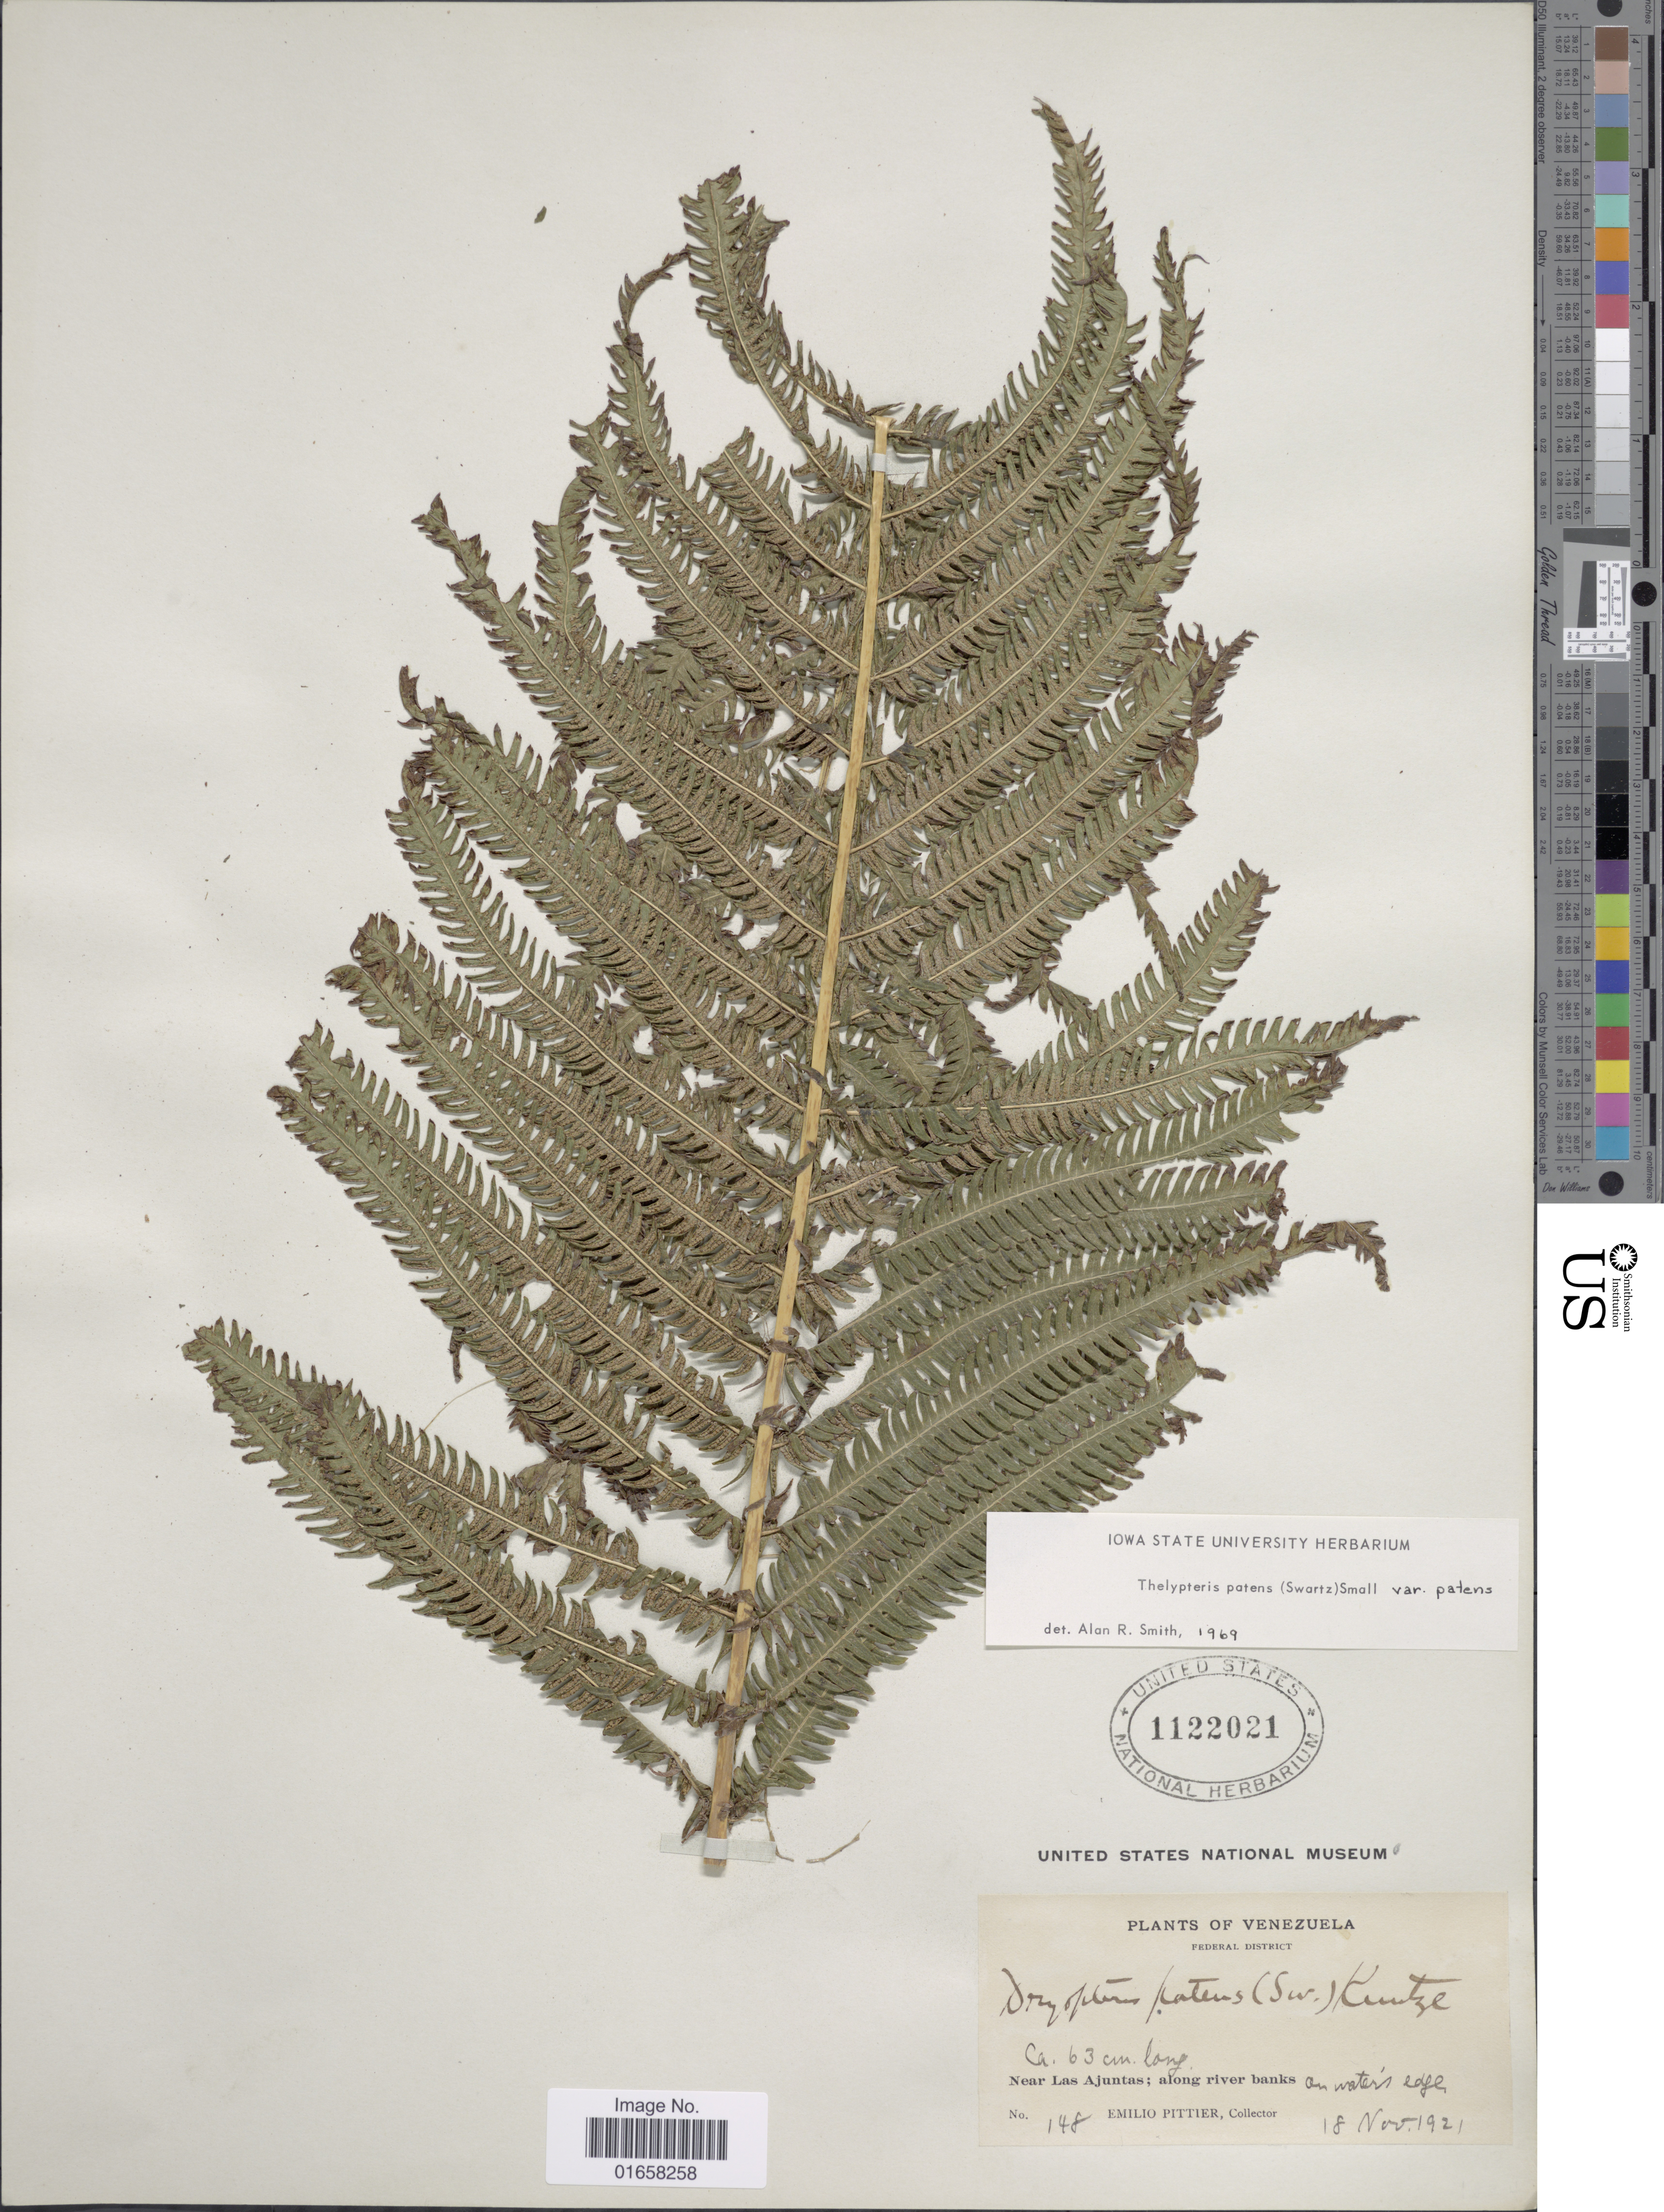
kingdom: Plantae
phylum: Tracheophyta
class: Polypodiopsida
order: Polypodiales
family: Thelypteridaceae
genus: Christella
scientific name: Christella patens var. patens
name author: (Sw.) Holttum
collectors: E. Pittier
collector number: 148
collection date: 1921-11-18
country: Venezuela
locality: Federal District. Near Las Ajuntas; along river banks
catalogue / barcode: US 1122021